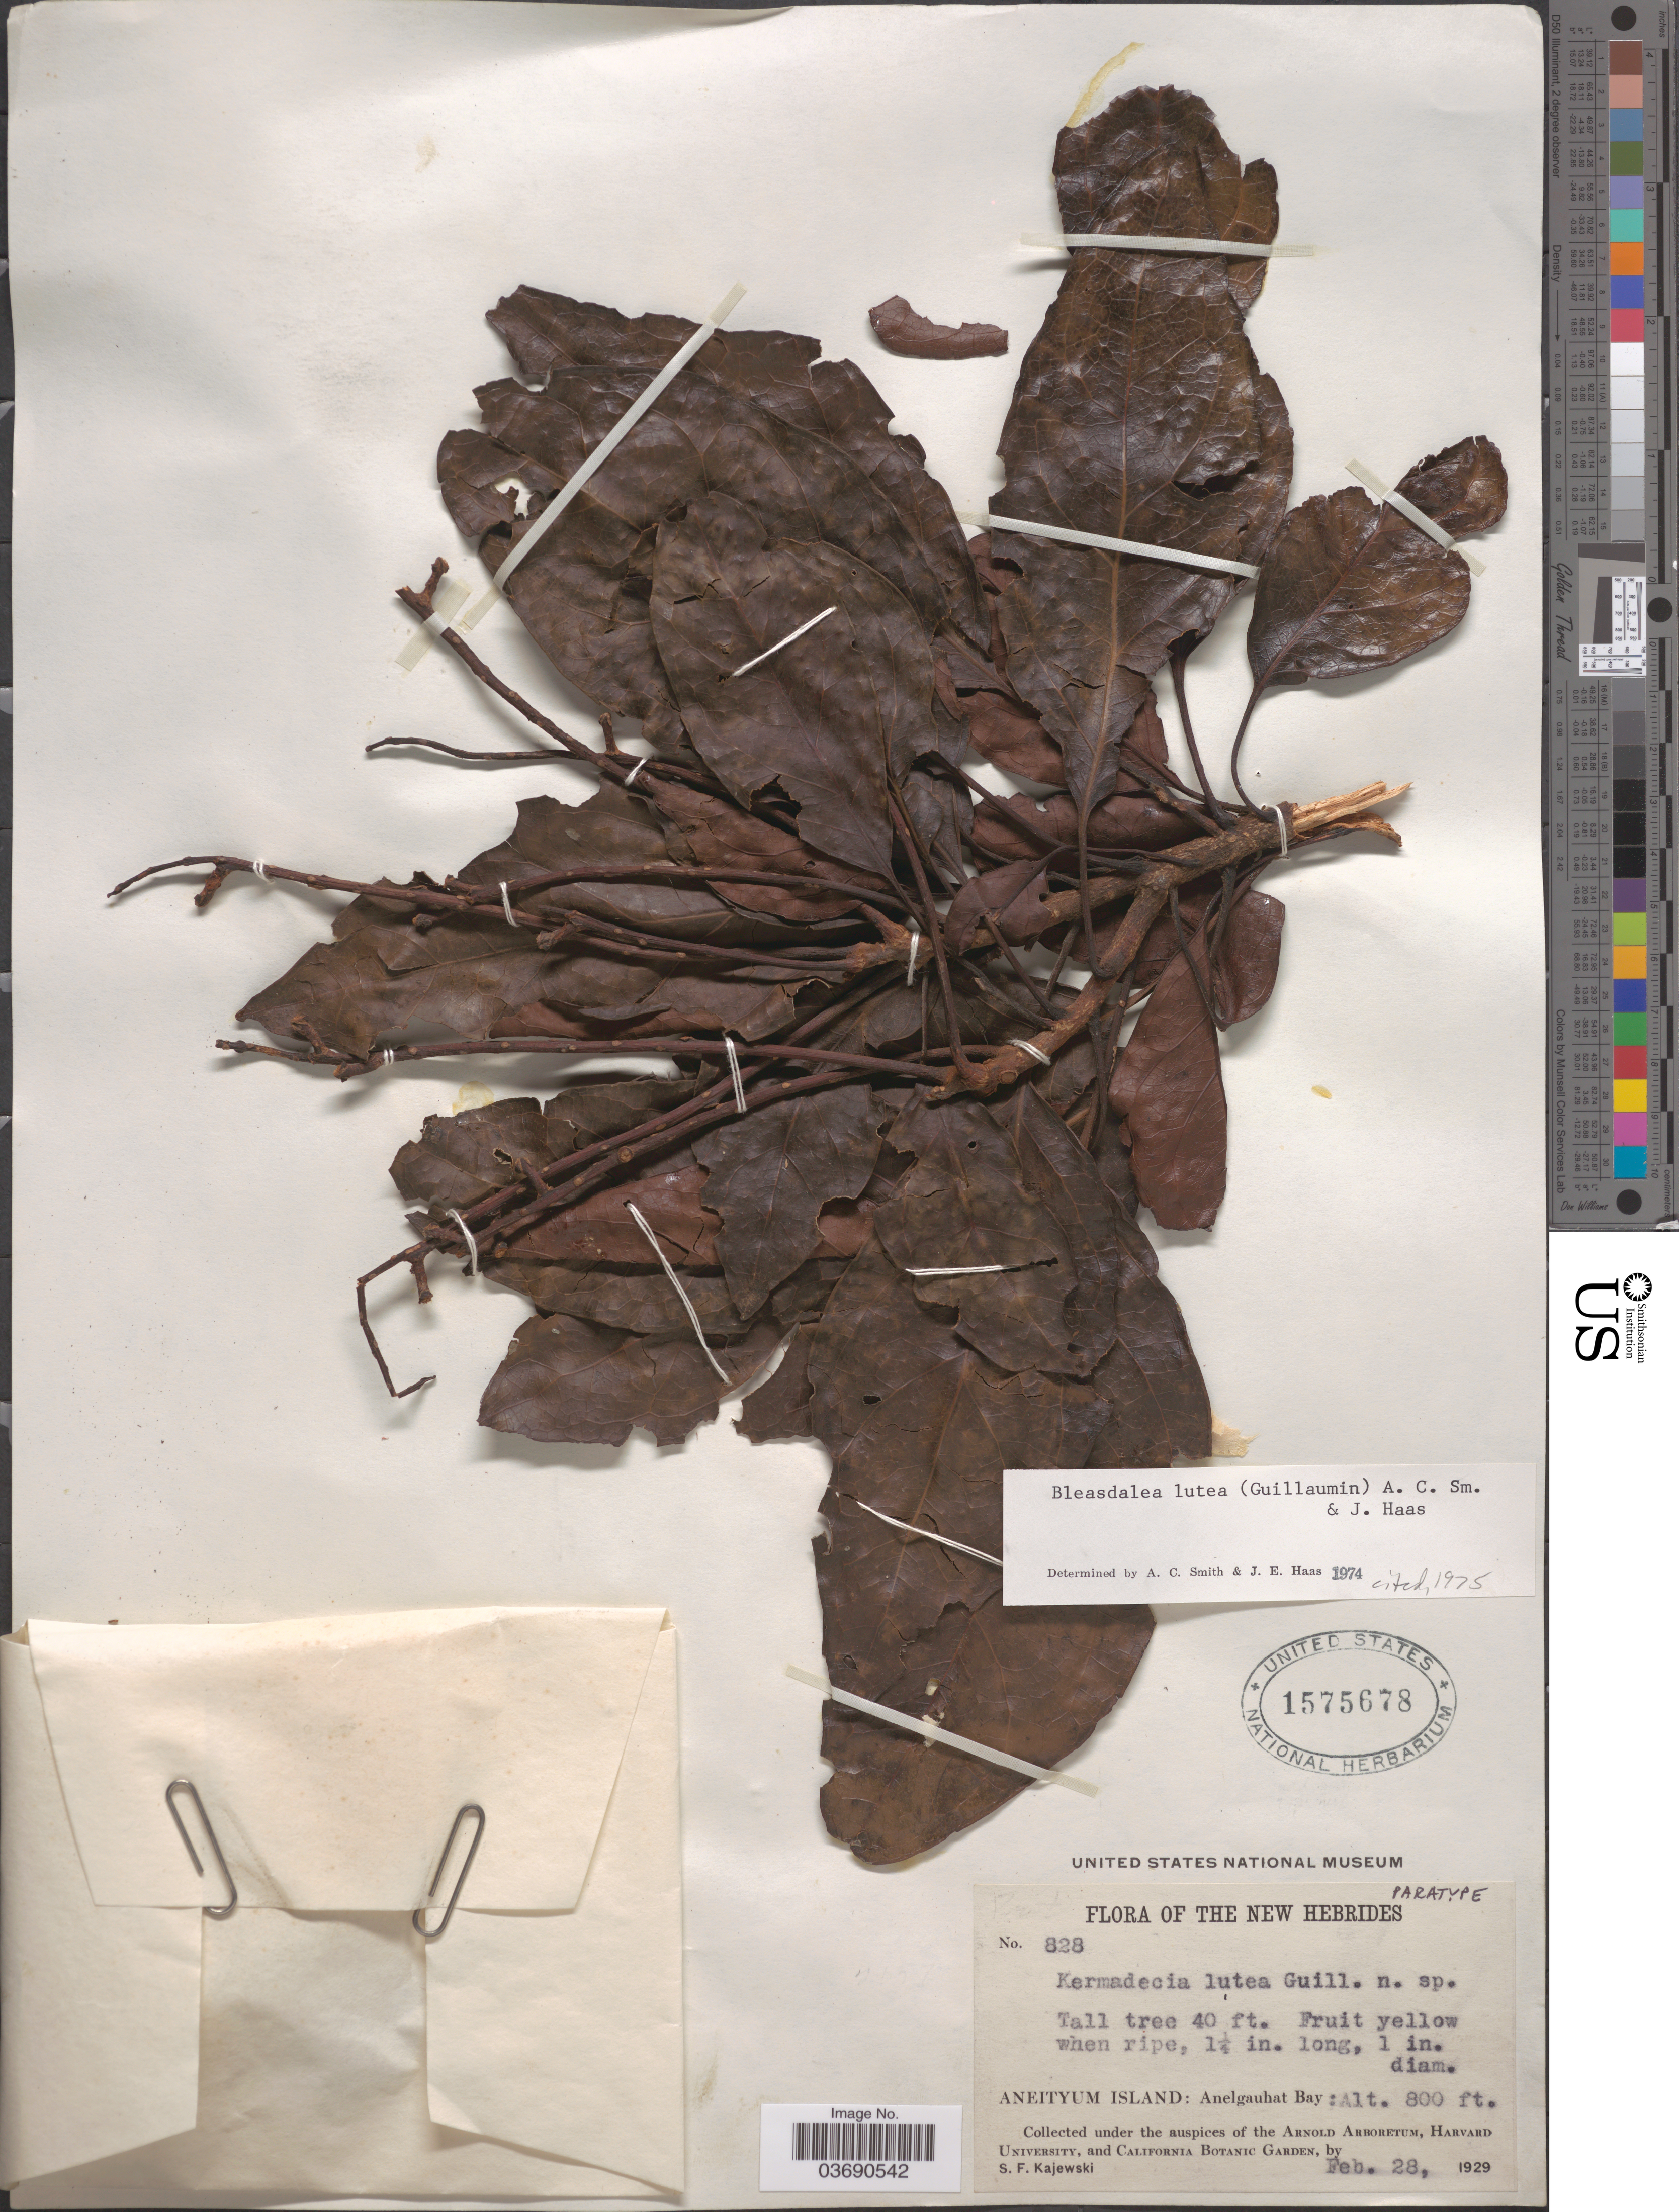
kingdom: Plantae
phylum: Tracheophyta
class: Magnoliopsida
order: Proteales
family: Proteaceae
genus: Turrillia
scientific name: Turrillia lutea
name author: (Guillaumin) A.C. Sm.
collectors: S. Kajewski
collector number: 828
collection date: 1929-02-28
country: Vanuatu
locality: The New Hebrides. Aneityum Island: Anelgaubat Bay.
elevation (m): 244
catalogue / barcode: US 1575678